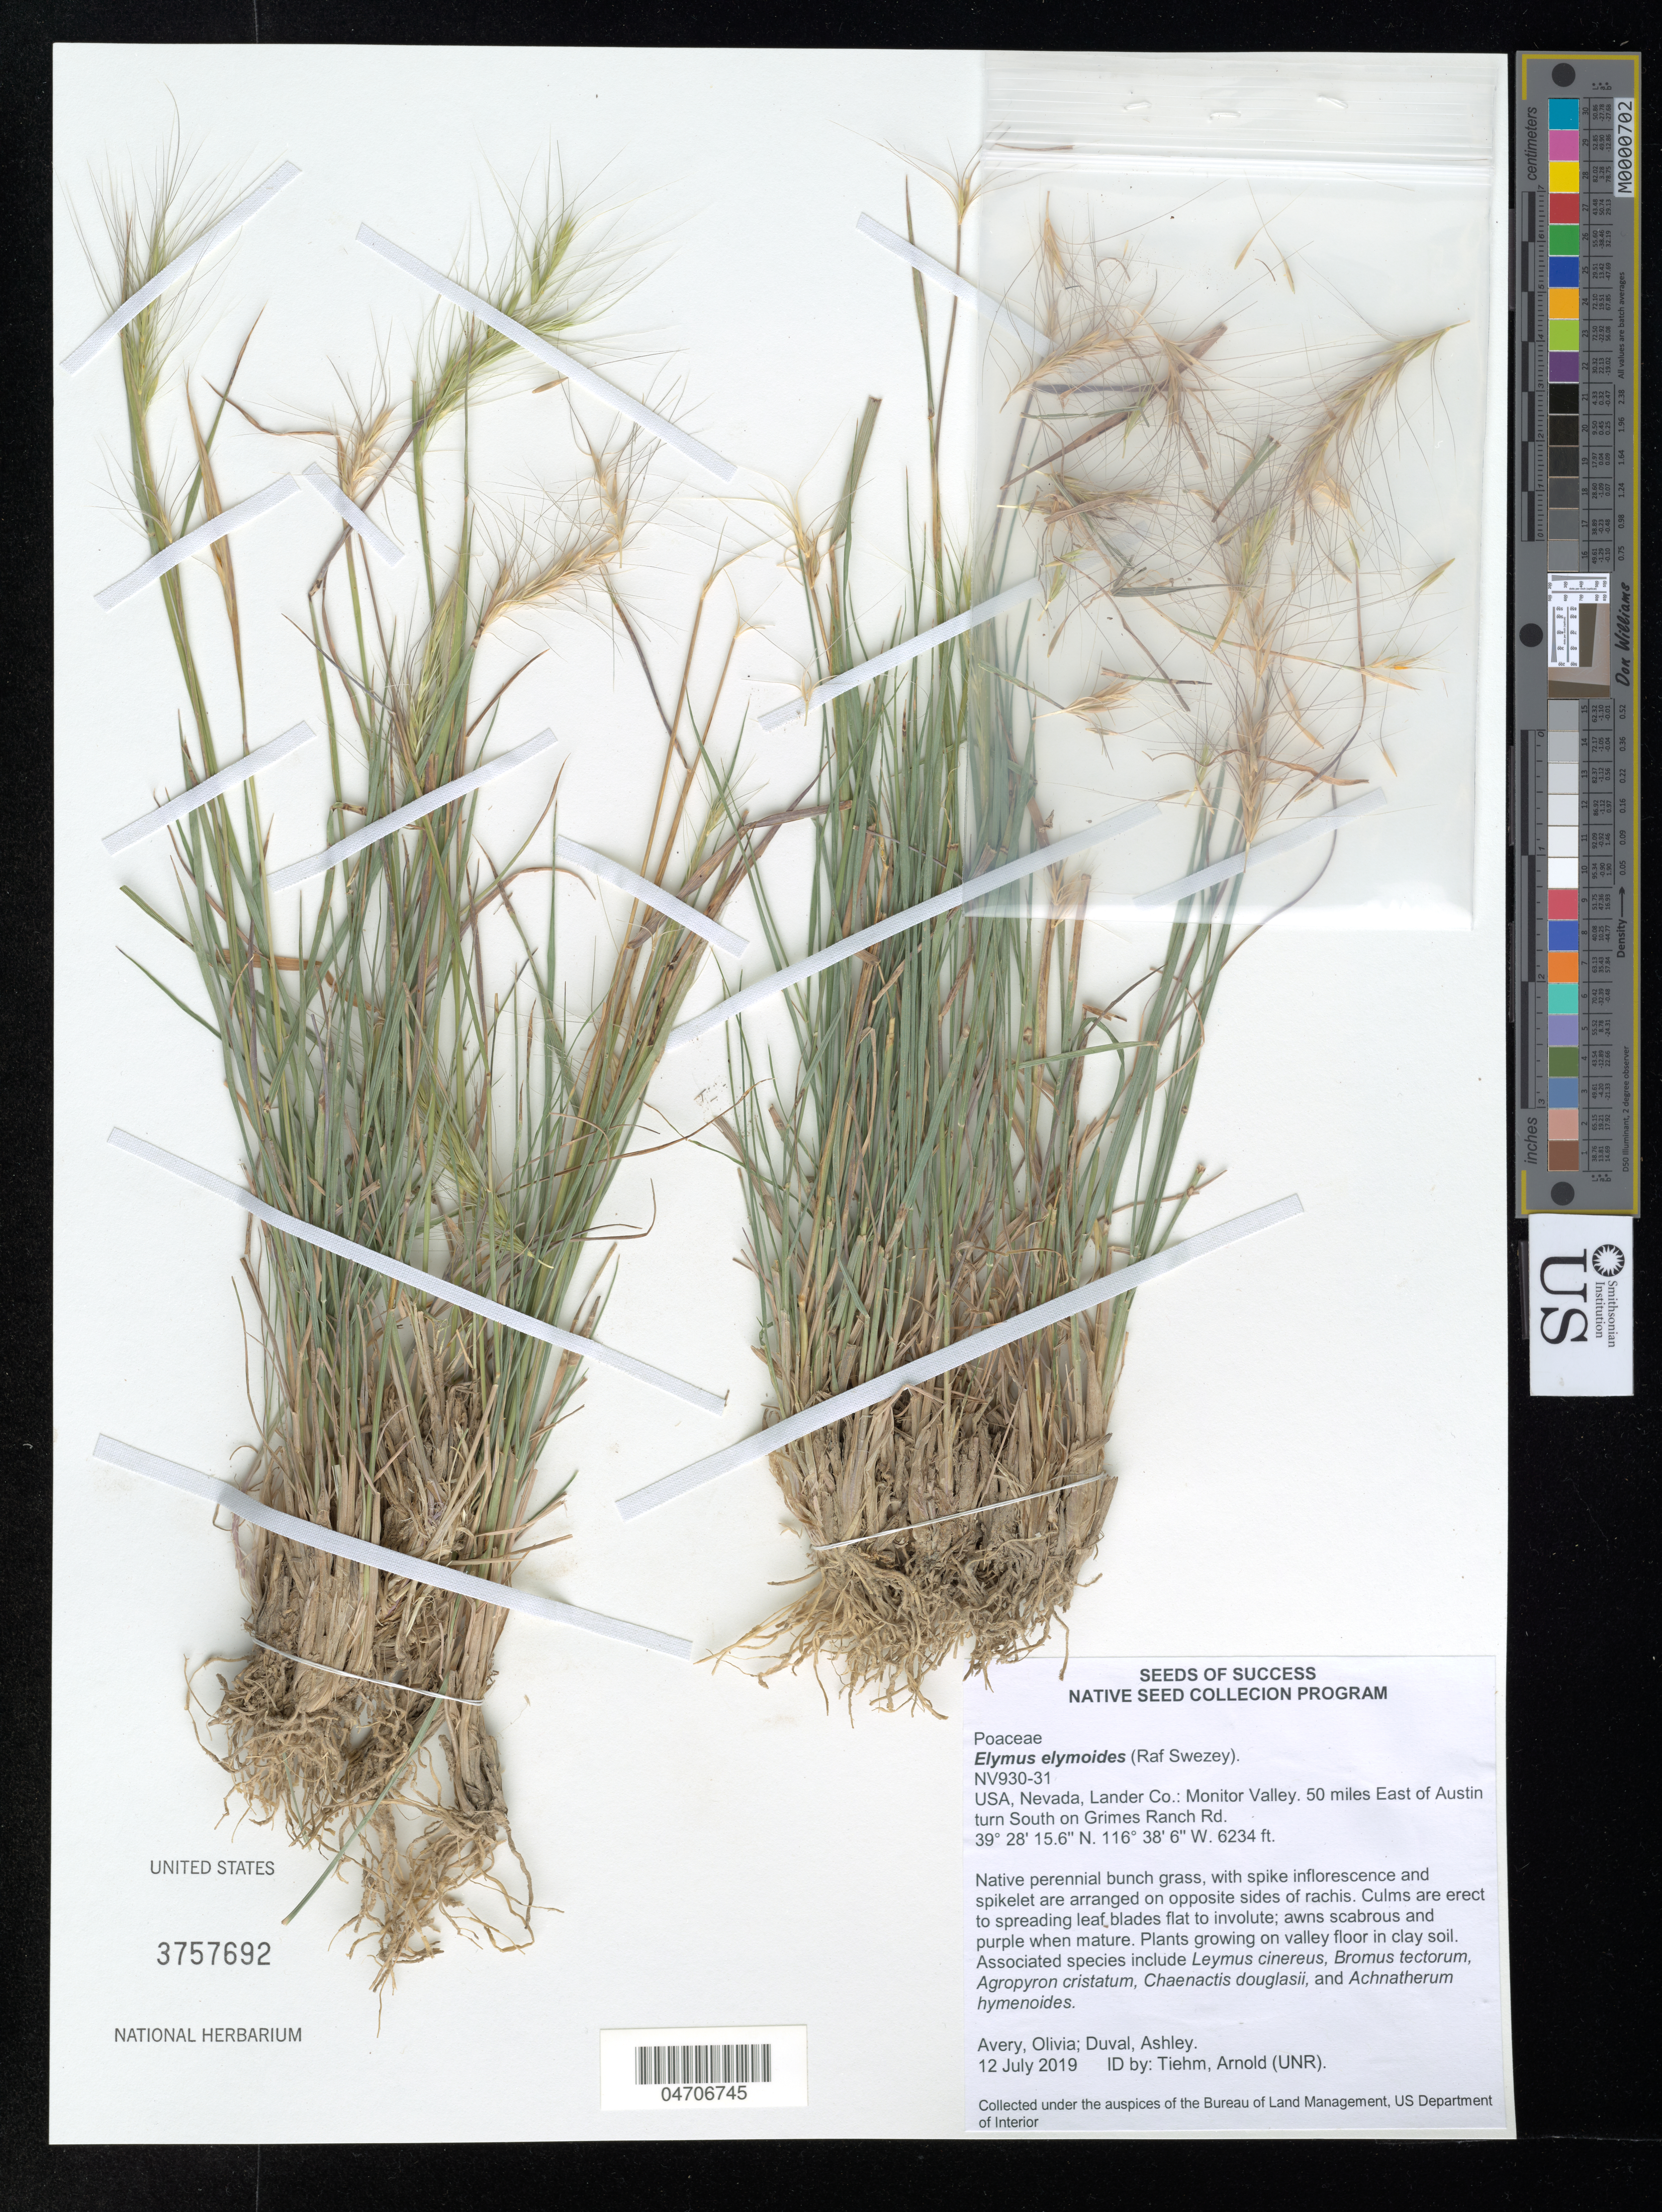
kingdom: Plantae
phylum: Tracheophyta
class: Liliopsida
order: Poales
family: Poaceae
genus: Elymus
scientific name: Elymus elymoides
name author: (Raf.) Swezey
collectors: O. Avery & A. Duval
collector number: NV930-31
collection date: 2019-07-12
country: United States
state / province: Nevada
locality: Lander Co.: Monitor Valley. 50 miles East of Austin turn South of Grimes Ranch Rd.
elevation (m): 1900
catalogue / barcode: US 3757692